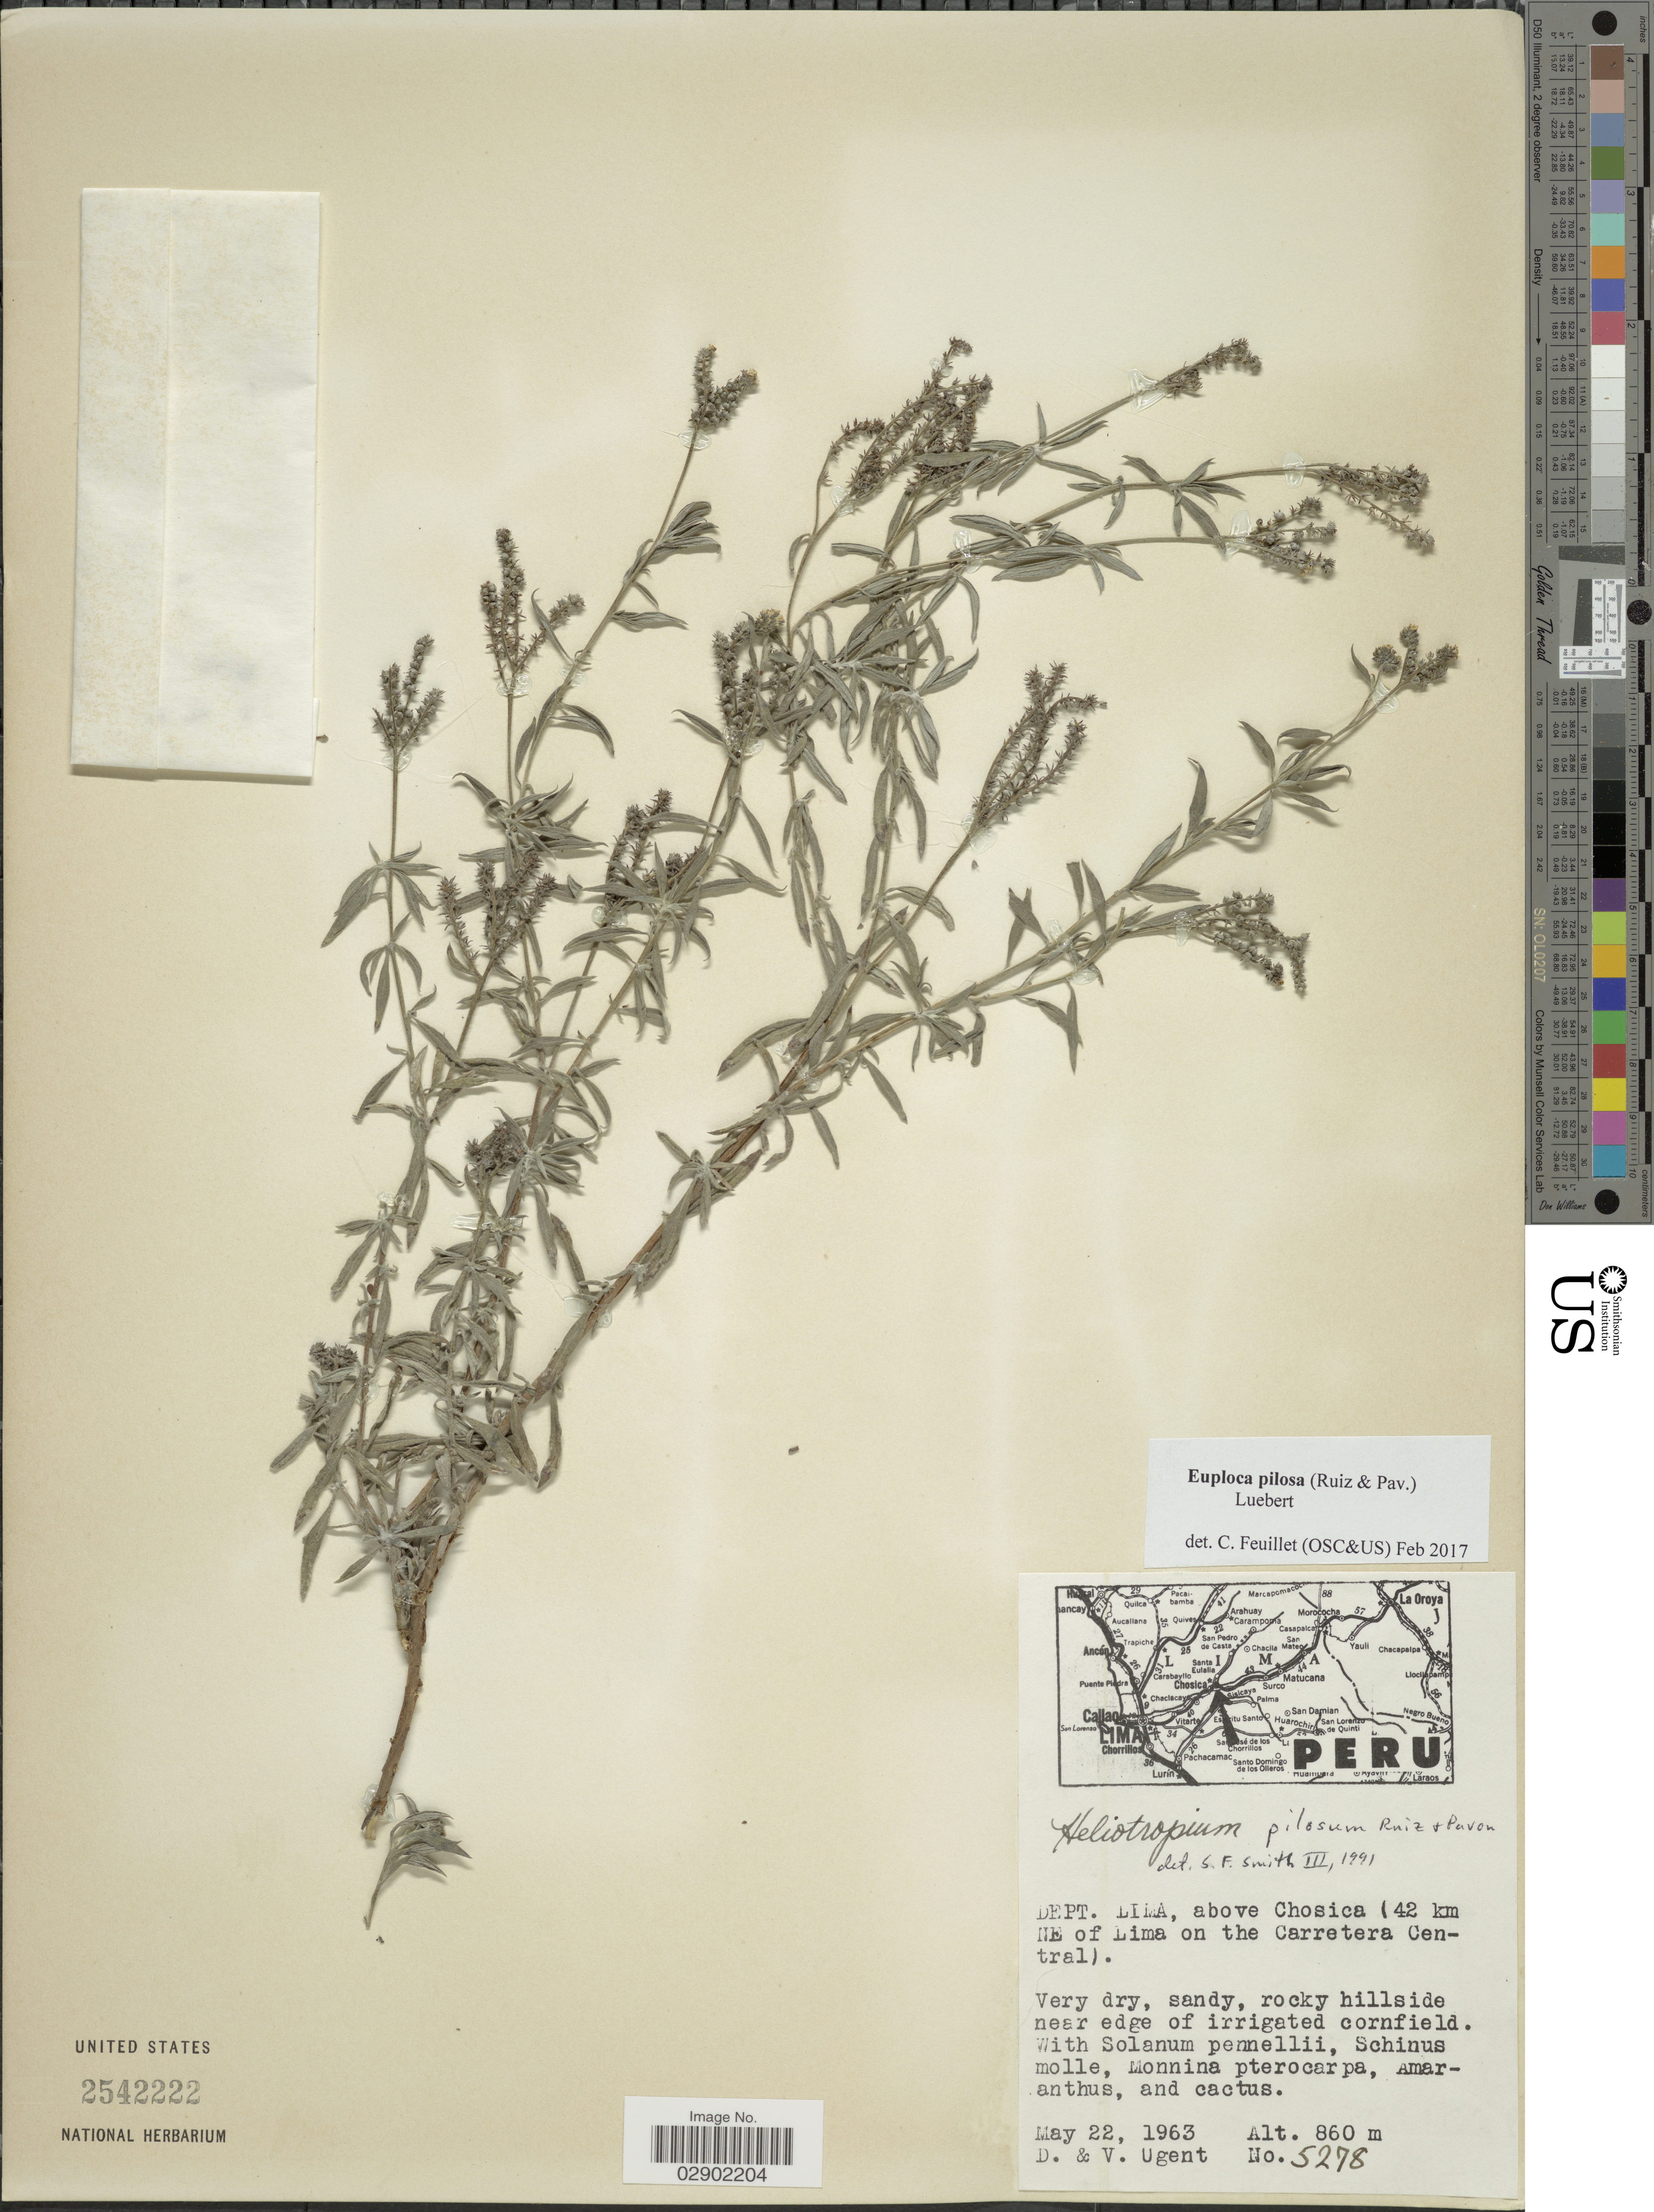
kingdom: Plantae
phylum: Tracheophyta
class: Magnoliopsida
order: Boraginales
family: Heliotropiaceae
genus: Euploca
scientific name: Euploca pilosa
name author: (Ruiz & Pav.)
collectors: D. Ugent & V. Ugent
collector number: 5278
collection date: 1963-05-22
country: Peru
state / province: Lima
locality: Dept. Lima, above Chosica (42 km NE of Lima on the Carretera Central).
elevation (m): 860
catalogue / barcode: US 2542222